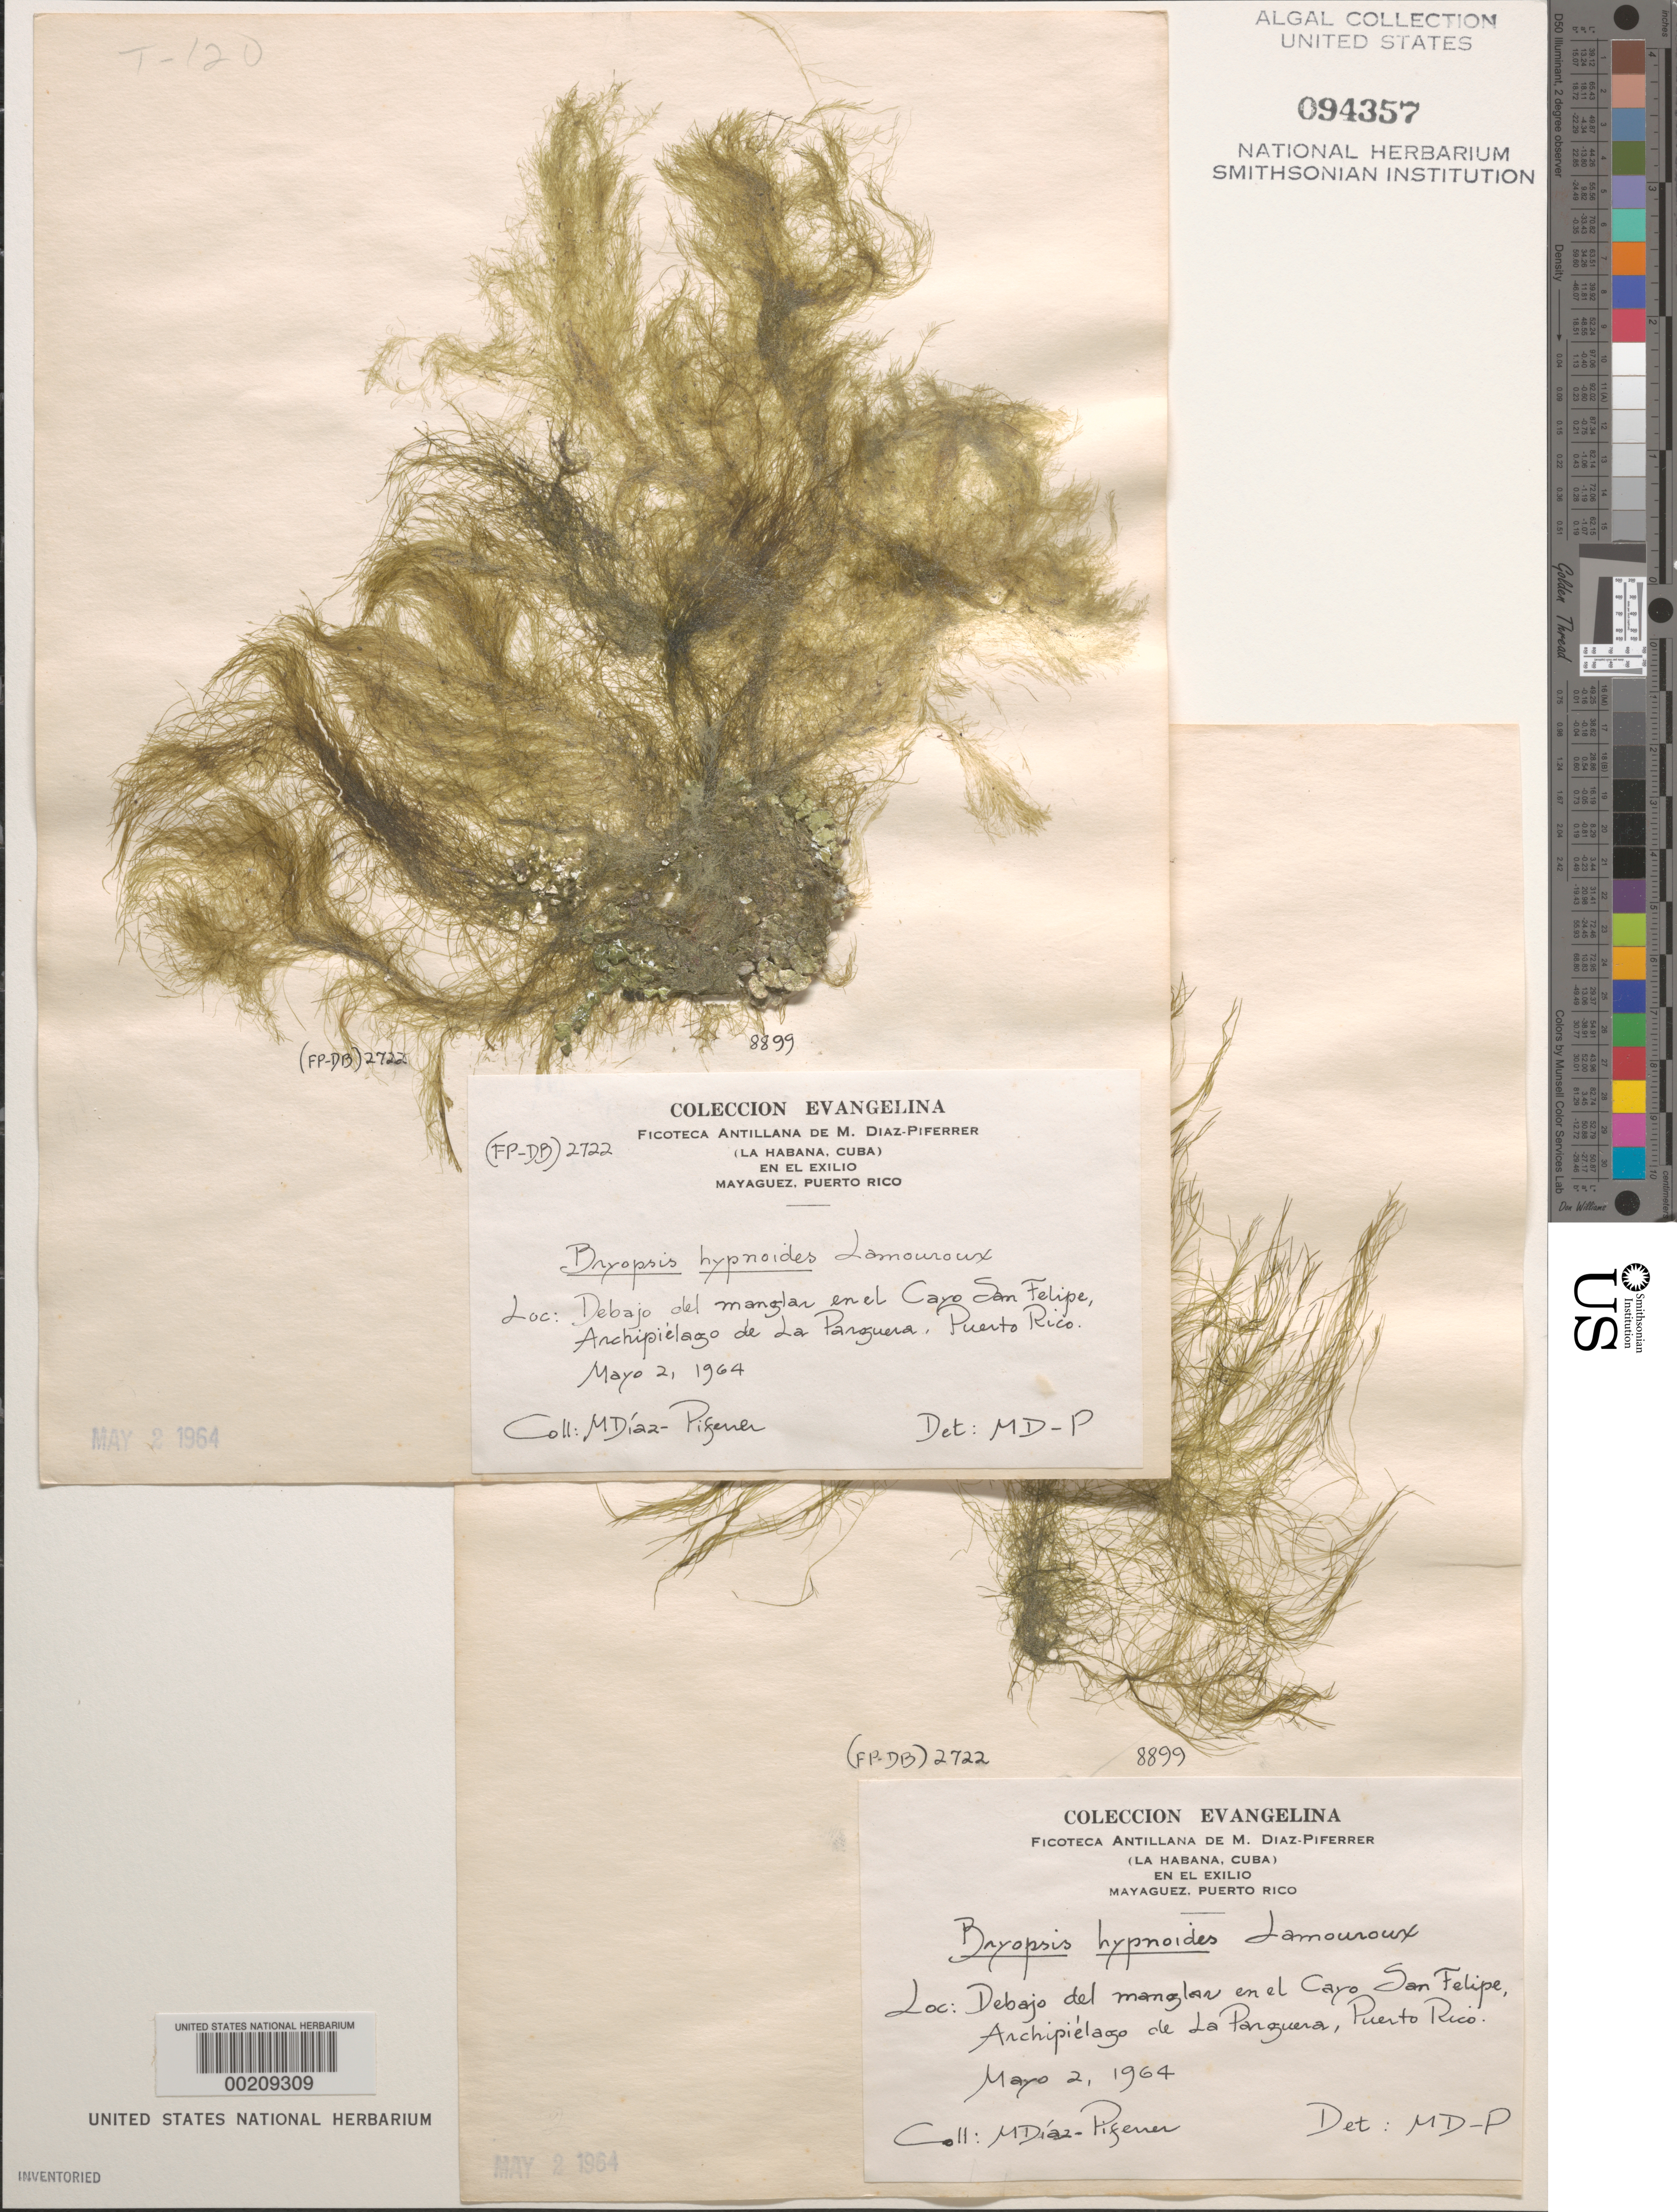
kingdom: Plantae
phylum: Chlorophyta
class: Ulvophyceae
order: Bryopsidales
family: Bryopsidaceae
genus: Bryopsis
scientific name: Bryopsis hypnoides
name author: J.V.Lamouroux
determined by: Diaz-Piferrer, M.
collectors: M. Diaz-Piferrer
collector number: (FP-DB) 2722 & 8899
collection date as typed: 02 May 1964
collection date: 1964-05-02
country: Puerto Rico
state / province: Lajas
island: Cayo San Felipe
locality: La Parguera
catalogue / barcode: US 94357